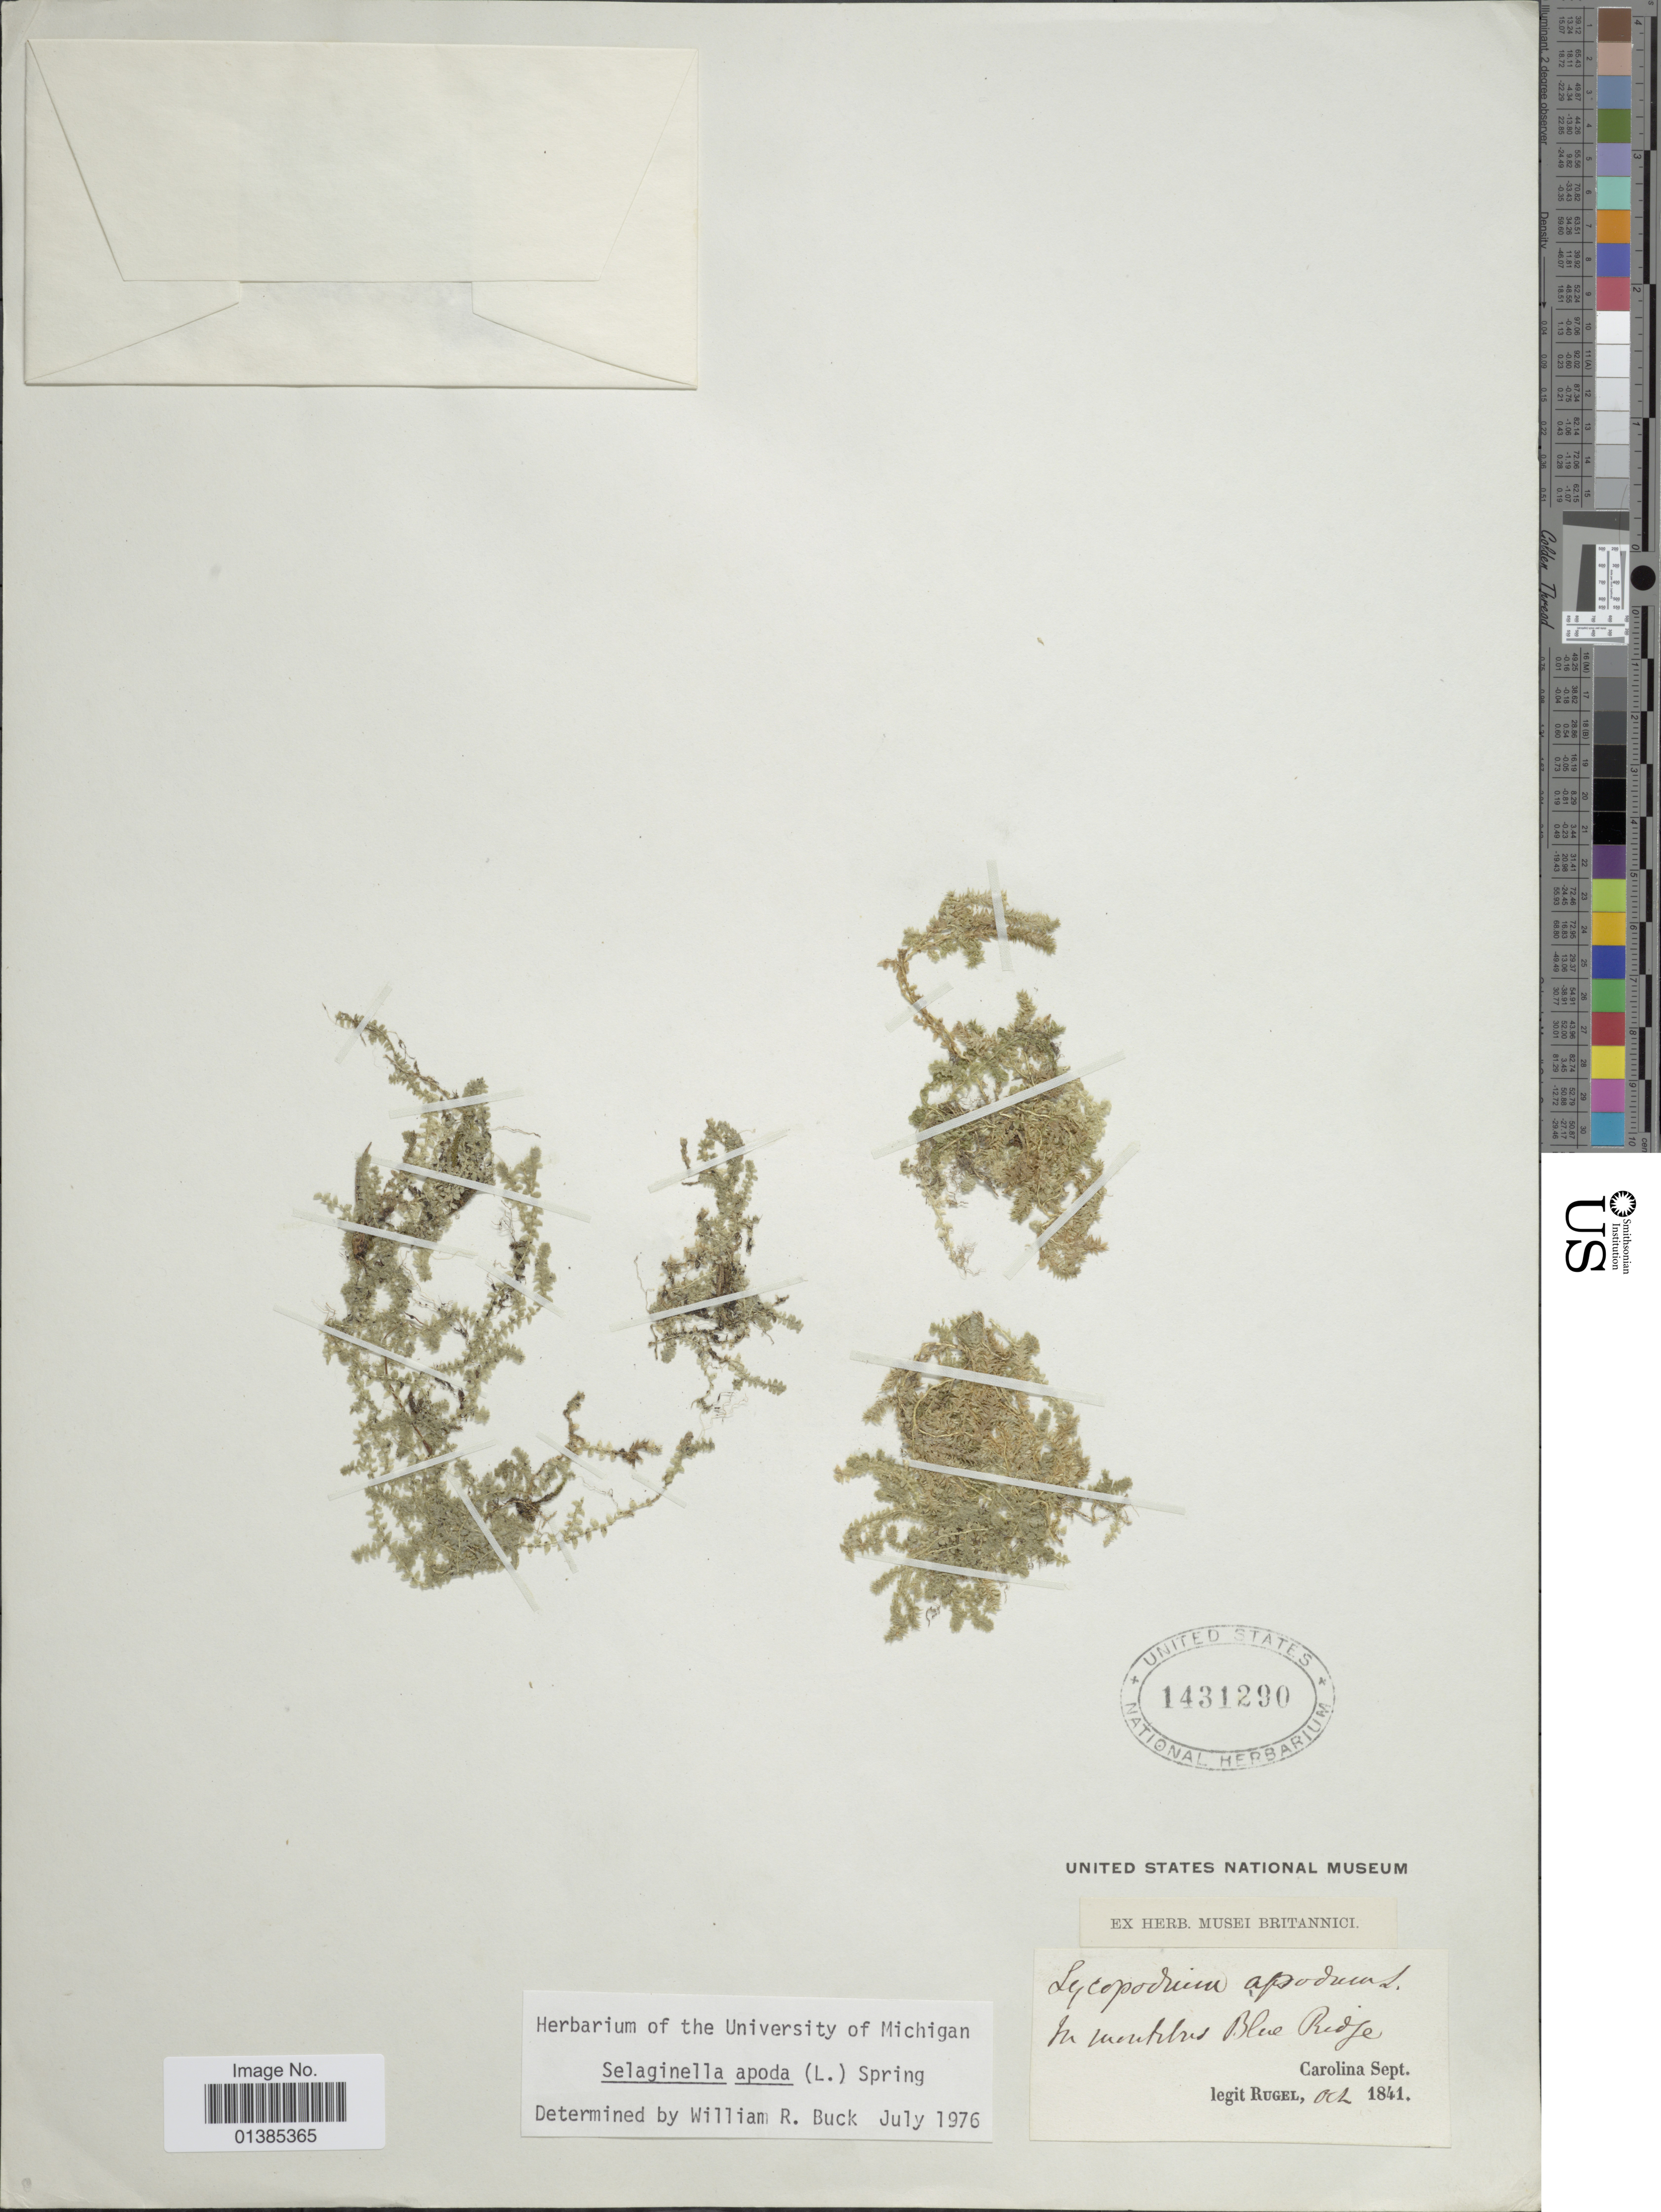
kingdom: Plantae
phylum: Tracheophyta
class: Lycopodiopsida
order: Selaginellales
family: Selaginellaceae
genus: Selaginella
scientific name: Selaginella apus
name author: Spring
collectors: Rugel, --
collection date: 1841-10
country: Puerto Rico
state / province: Carolina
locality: In montibus Blue Ridge.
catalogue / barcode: US 1431290